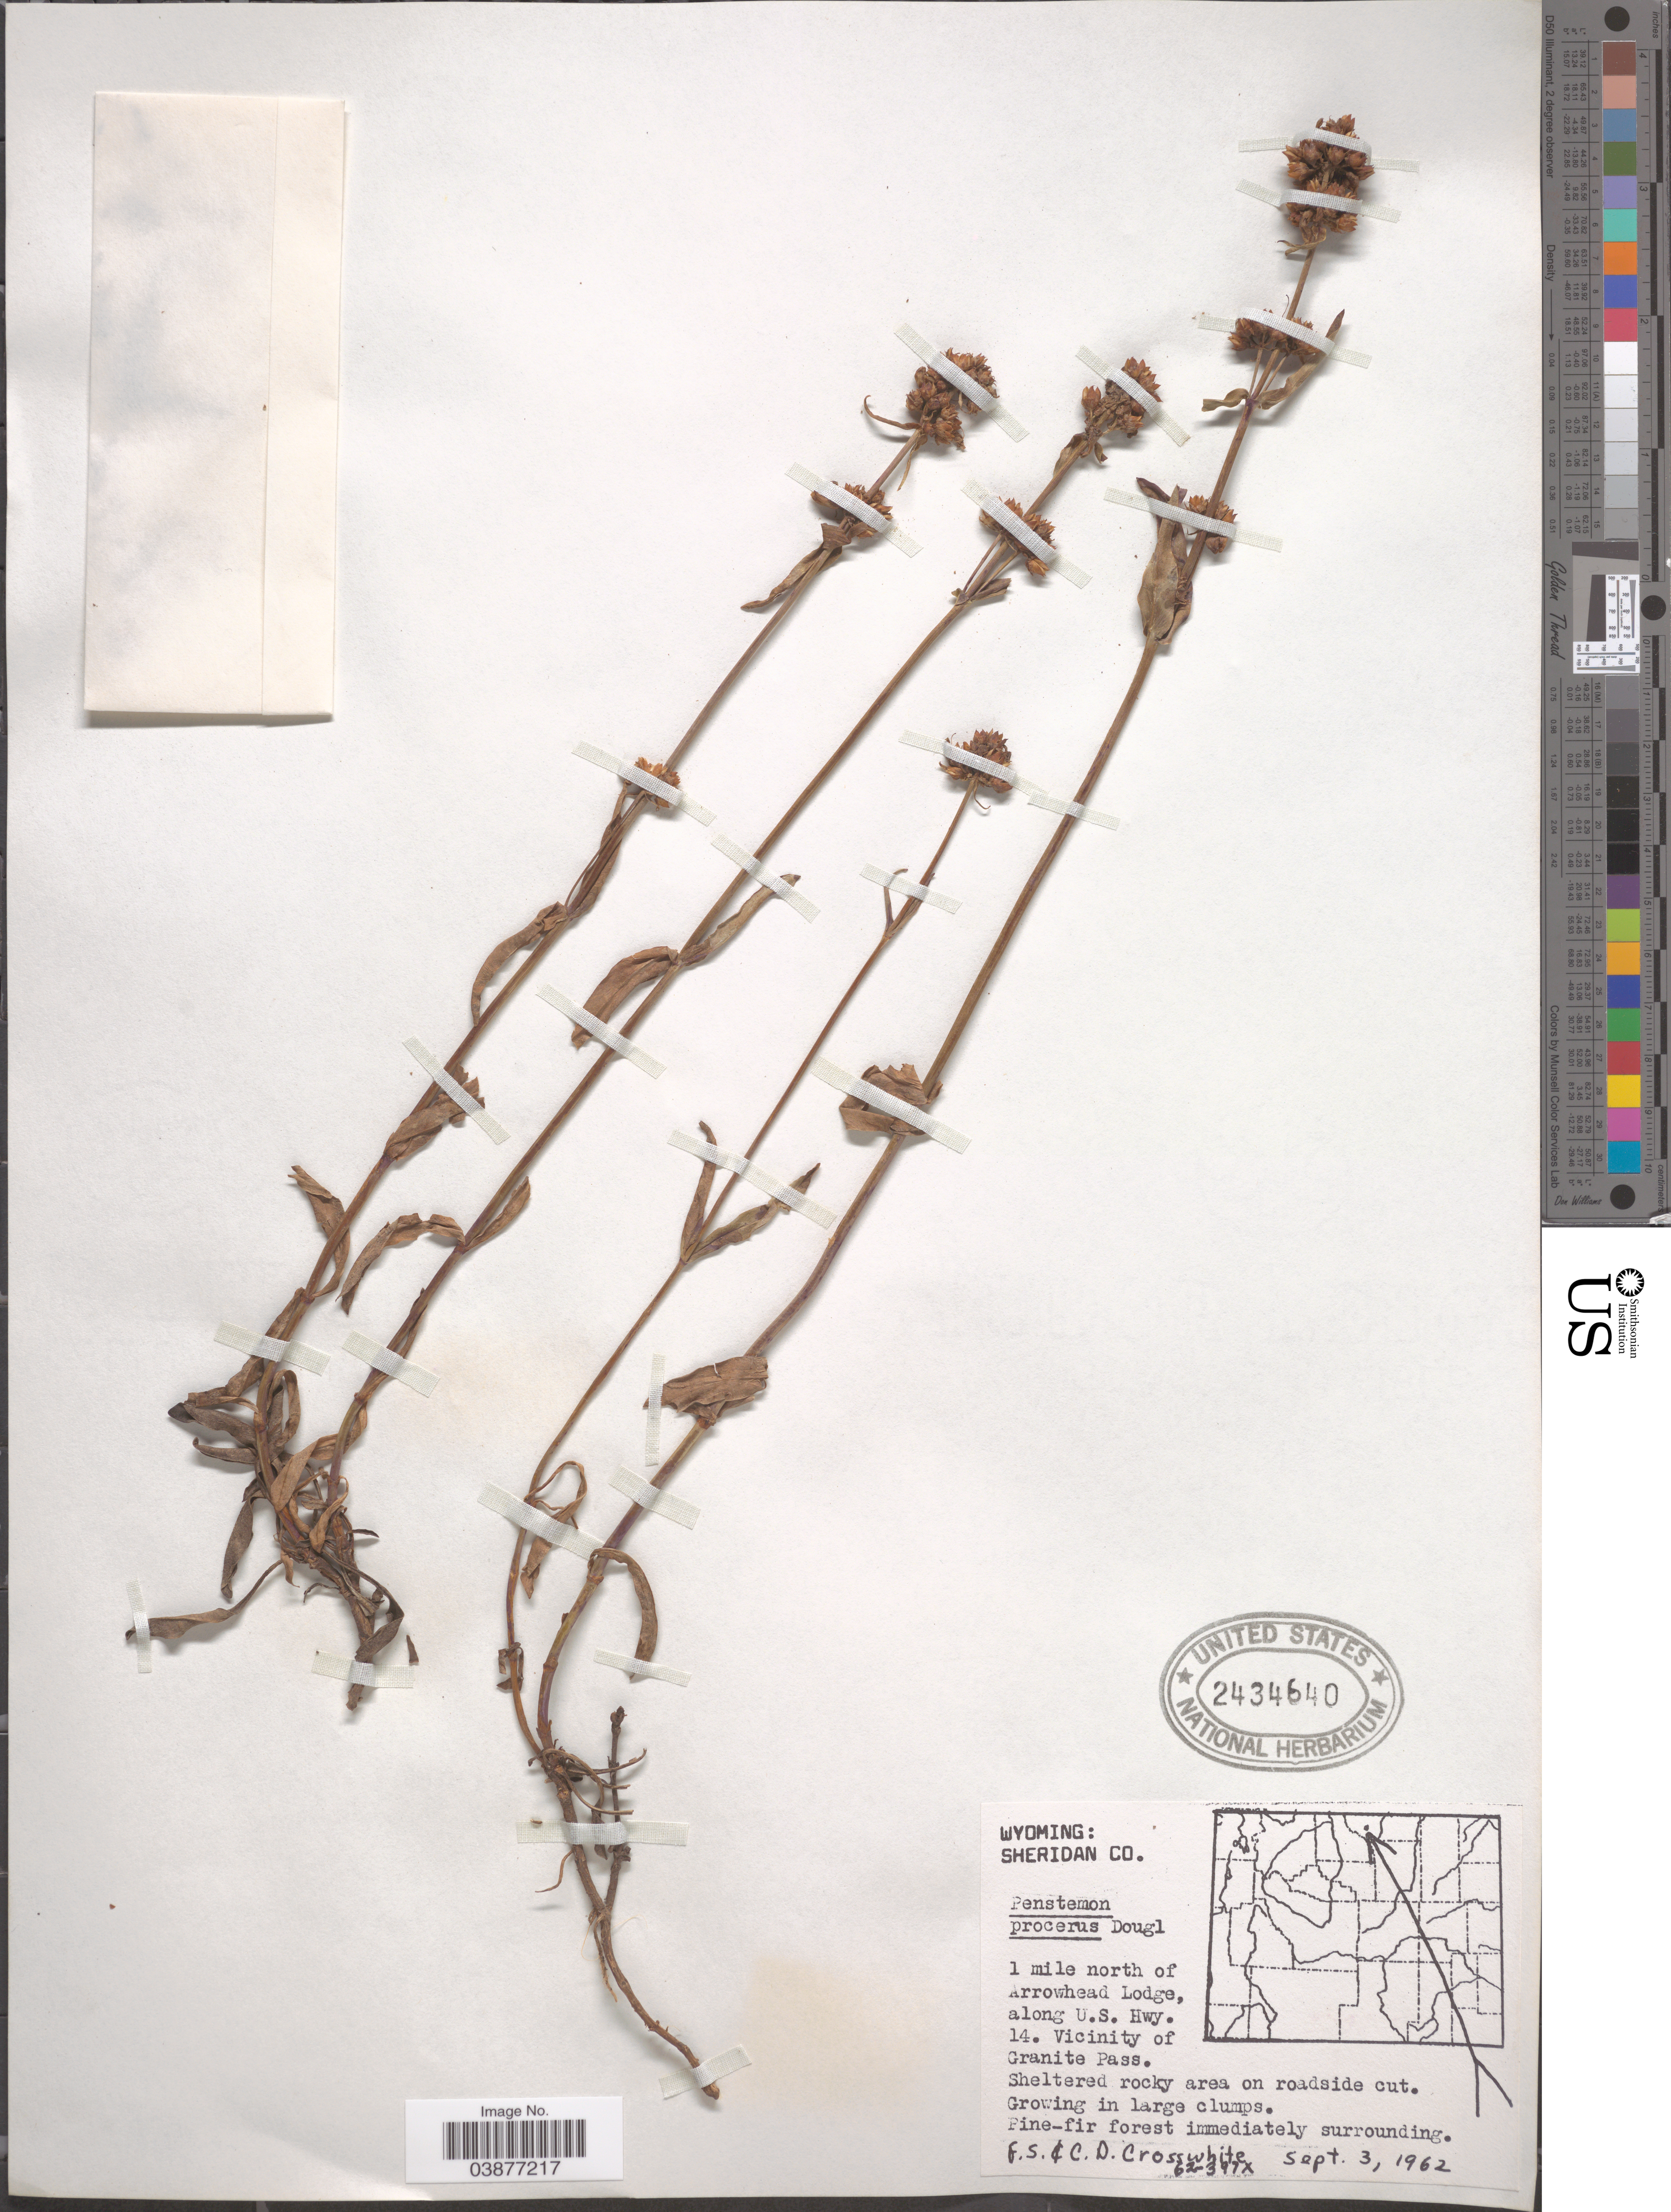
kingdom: Plantae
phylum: Tracheophyta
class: Magnoliopsida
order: Lamiales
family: Plantaginaceae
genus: Penstemon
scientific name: Penstemon procerus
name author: Douglas ex Graham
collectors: F. Crosswhite & C. Crosswhite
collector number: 62-397X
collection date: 1962-09-03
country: United States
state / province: Wyoming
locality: Sheridan Co. 1 mile north of Arrowhead Lodge, along U.S. Hwy. 14. Vicinity of Granite Pass. On roadside cut.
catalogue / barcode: US 2434640